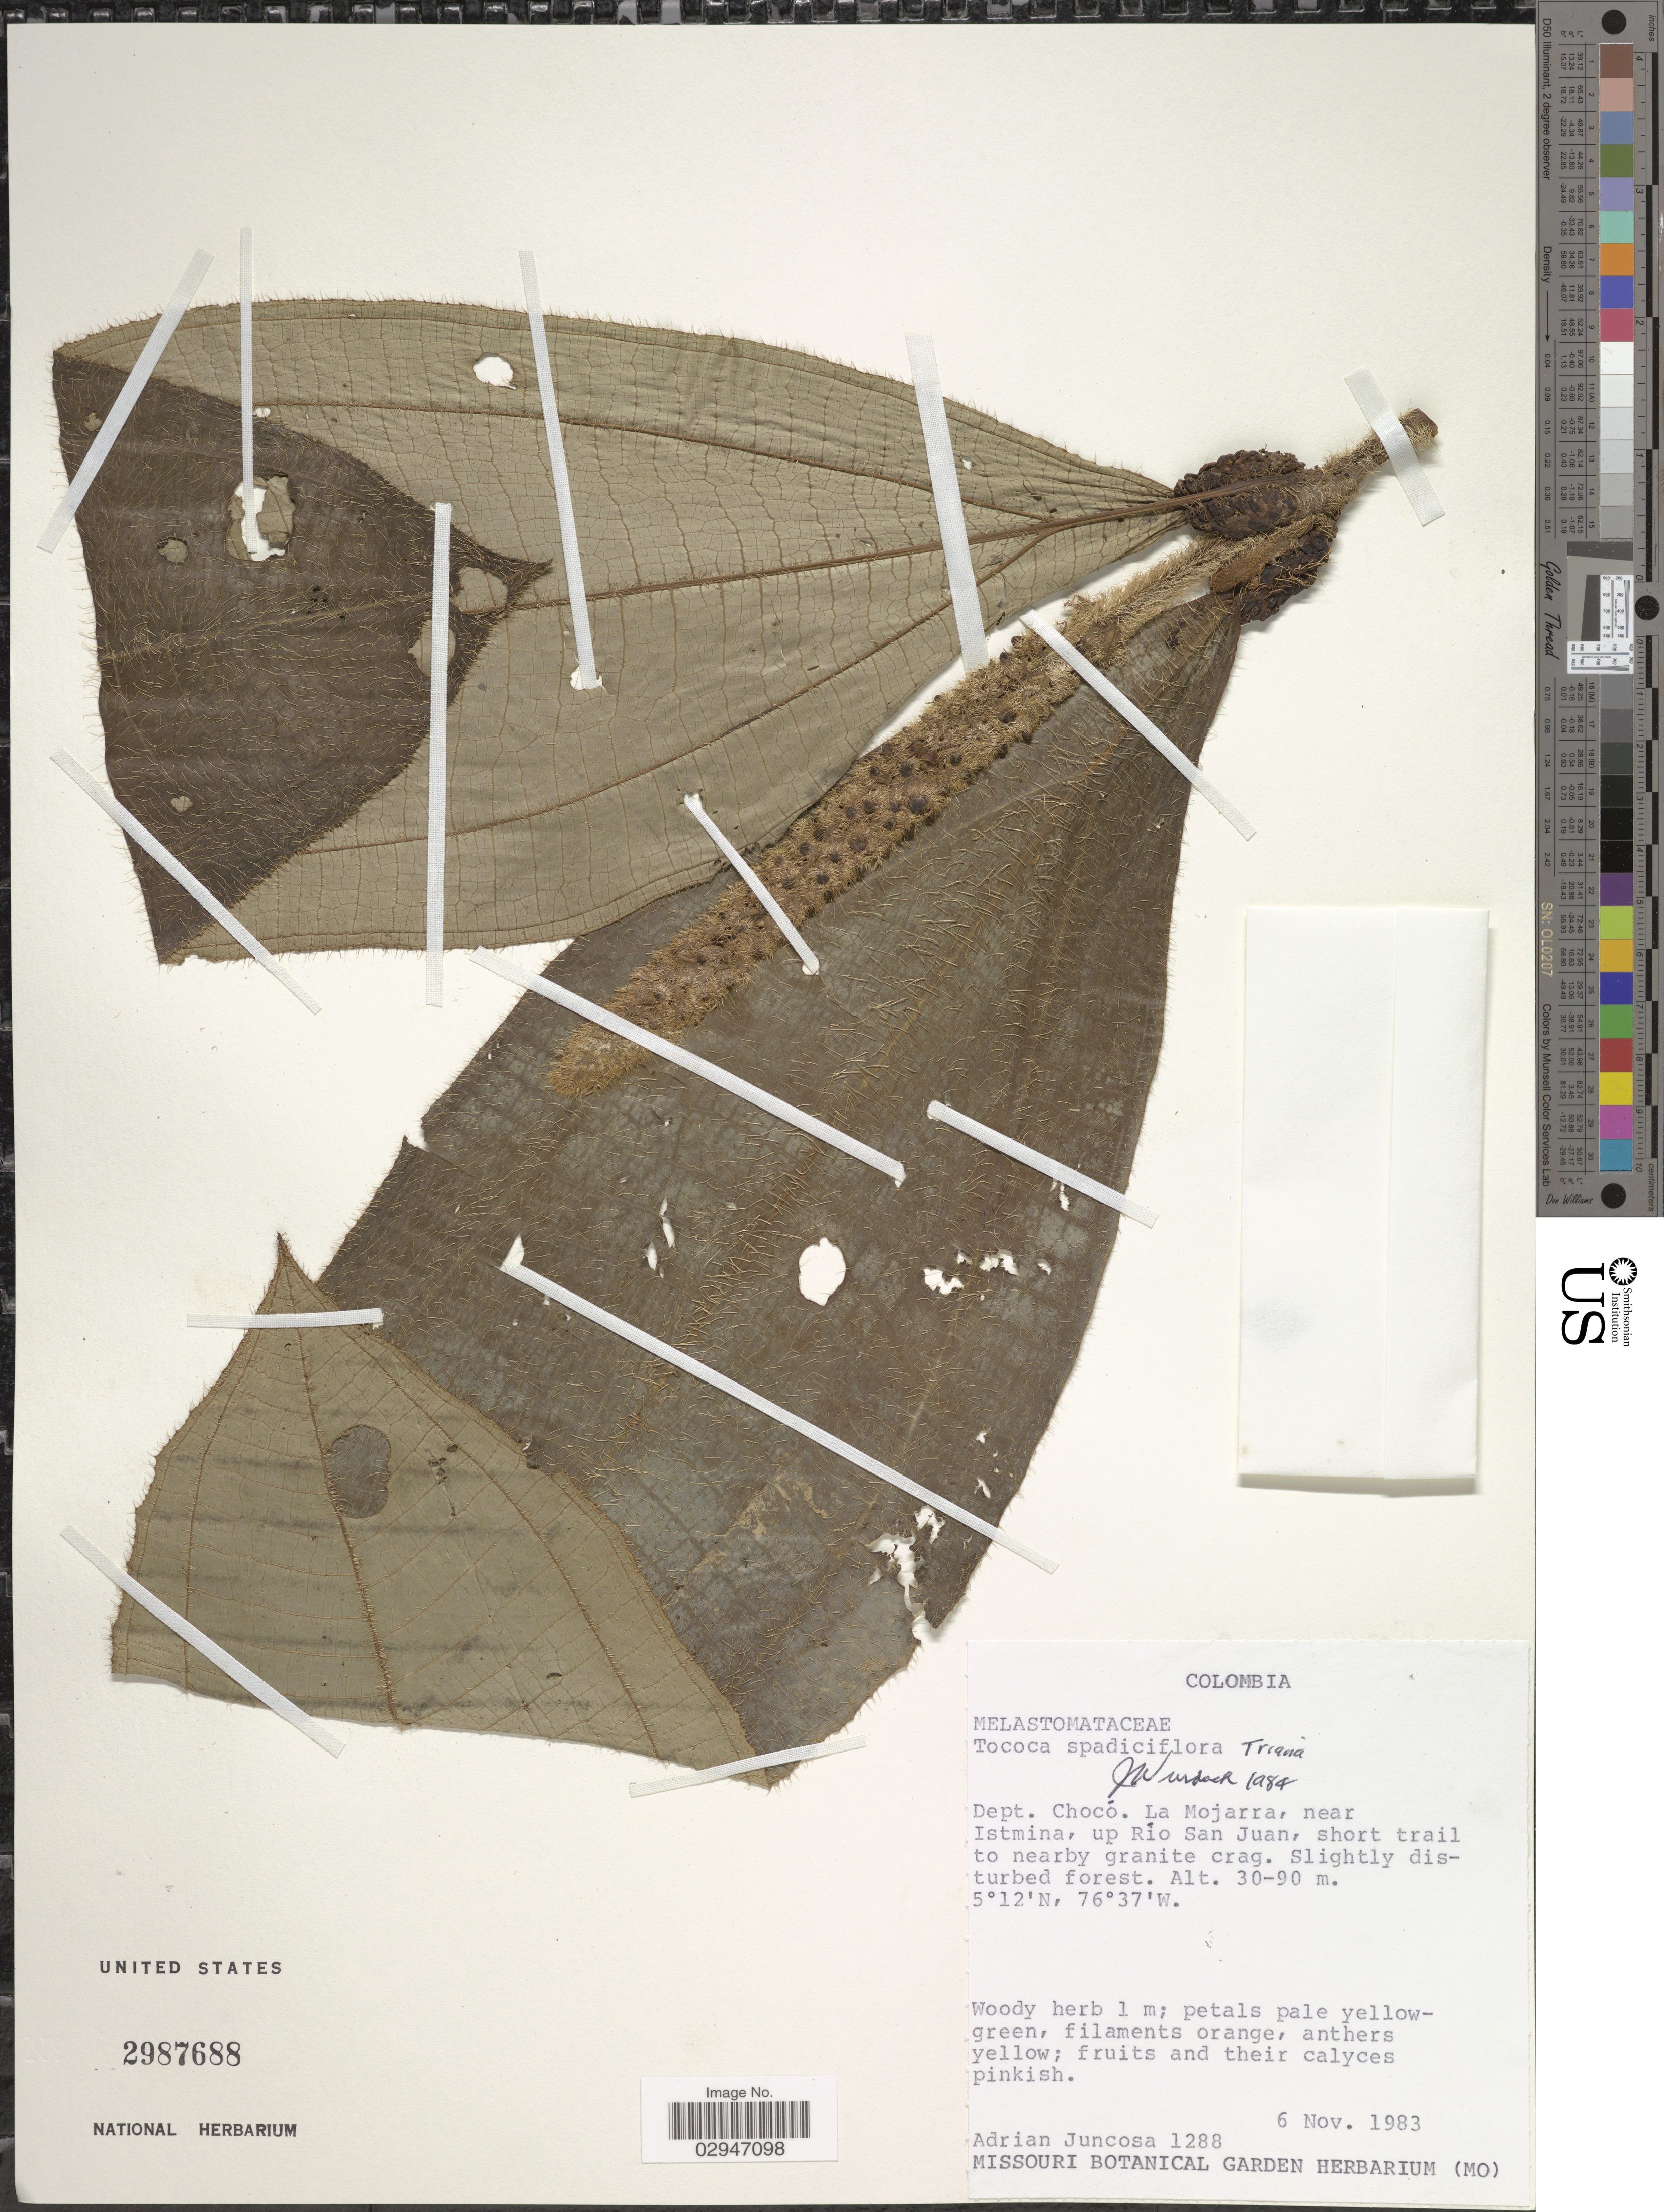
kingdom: Plantae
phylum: Tracheophyta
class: Magnoliopsida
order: Myrtales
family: Melastomataceae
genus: Tococa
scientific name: Tococa spadiciflora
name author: Triana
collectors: A. Juncosa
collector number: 1288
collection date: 1983-11-06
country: Colombia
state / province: Chocó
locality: Dept. Chocó. La Mojarra, near Istmina, up Río San Juan, short trail to nearby granite crag.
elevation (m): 30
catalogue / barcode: US 2987688